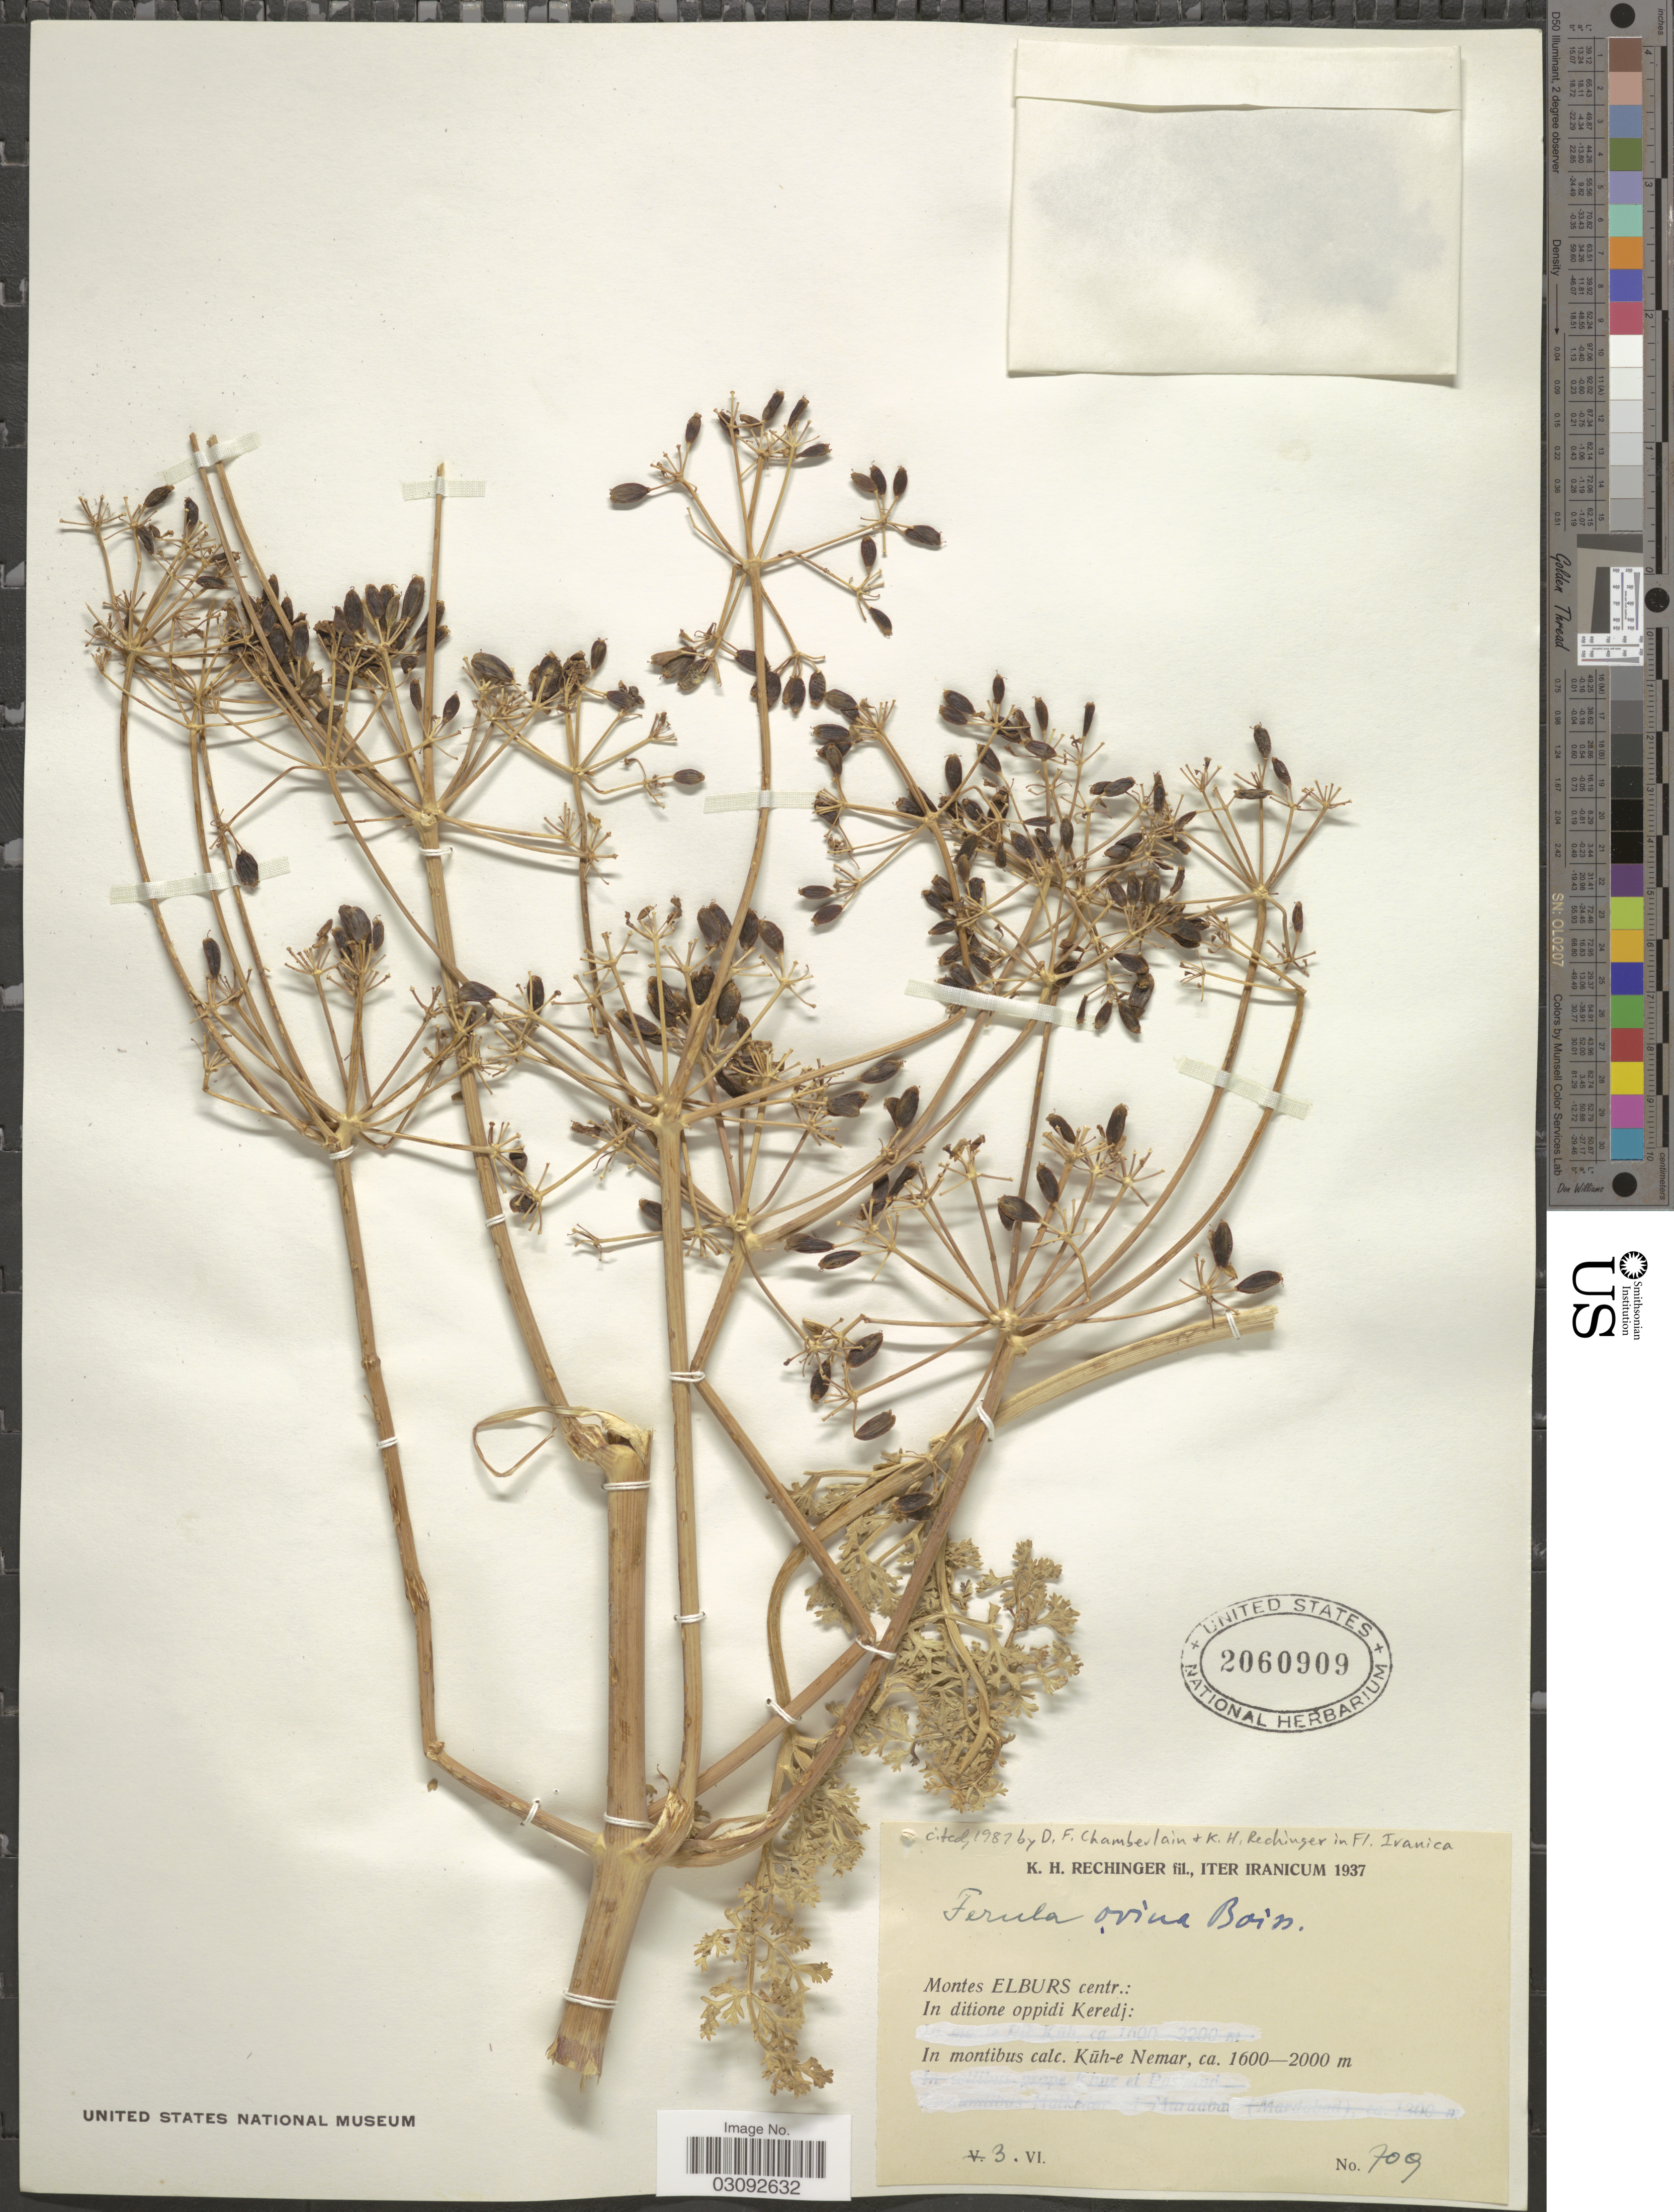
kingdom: Plantae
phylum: Tracheophyta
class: Magnoliopsida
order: Apiales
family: Apiaceae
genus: Ferula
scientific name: Ferula ovina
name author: (Boiss.) Boiss.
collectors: K. H. Rechinger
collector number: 709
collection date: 1937-06-03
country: Iran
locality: Montes Elburs centr.: In ditione oppidi Keredj. In montibus calc. Küh-e Nemar.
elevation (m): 1600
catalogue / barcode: US 2060909